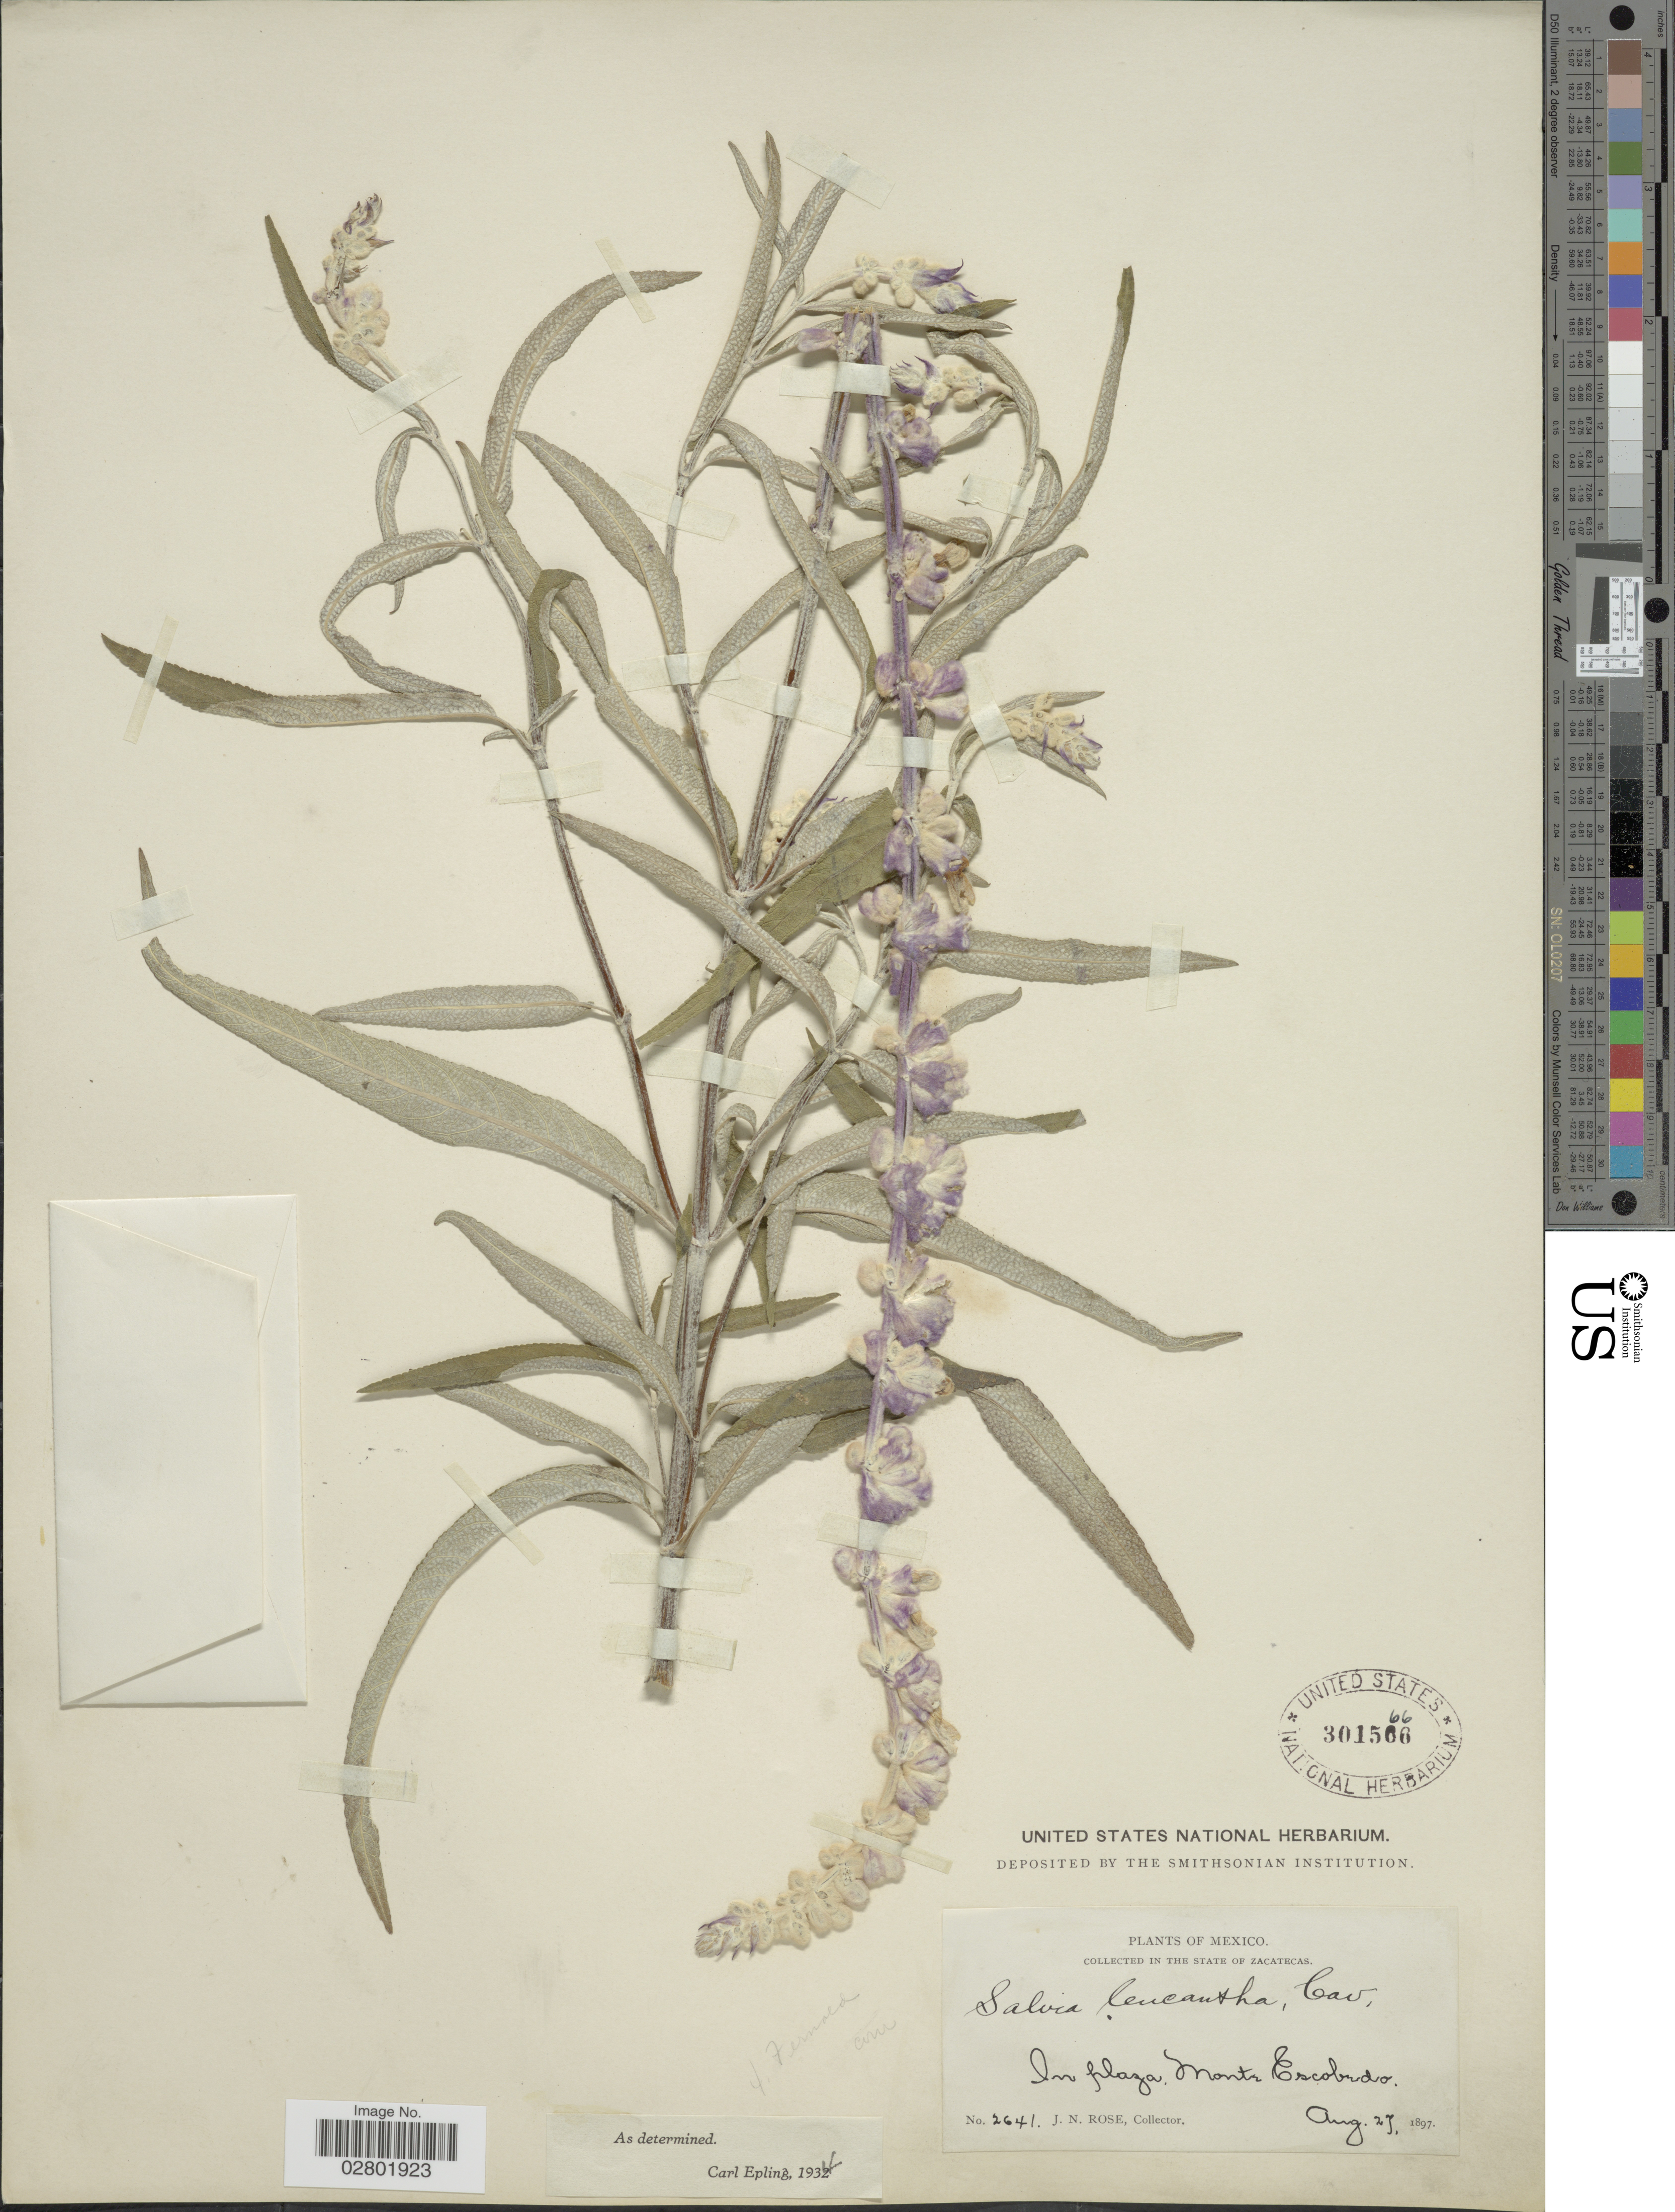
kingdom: Plantae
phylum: Tracheophyta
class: Magnoliopsida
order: Lamiales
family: Lamiaceae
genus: Salvia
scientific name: Salvia leucantha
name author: Cav.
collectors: J. N. Rose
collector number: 2641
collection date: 1897-08-27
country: Mexico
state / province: Zacatecas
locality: In plaza, Monte Escobedo.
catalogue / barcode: US 301566